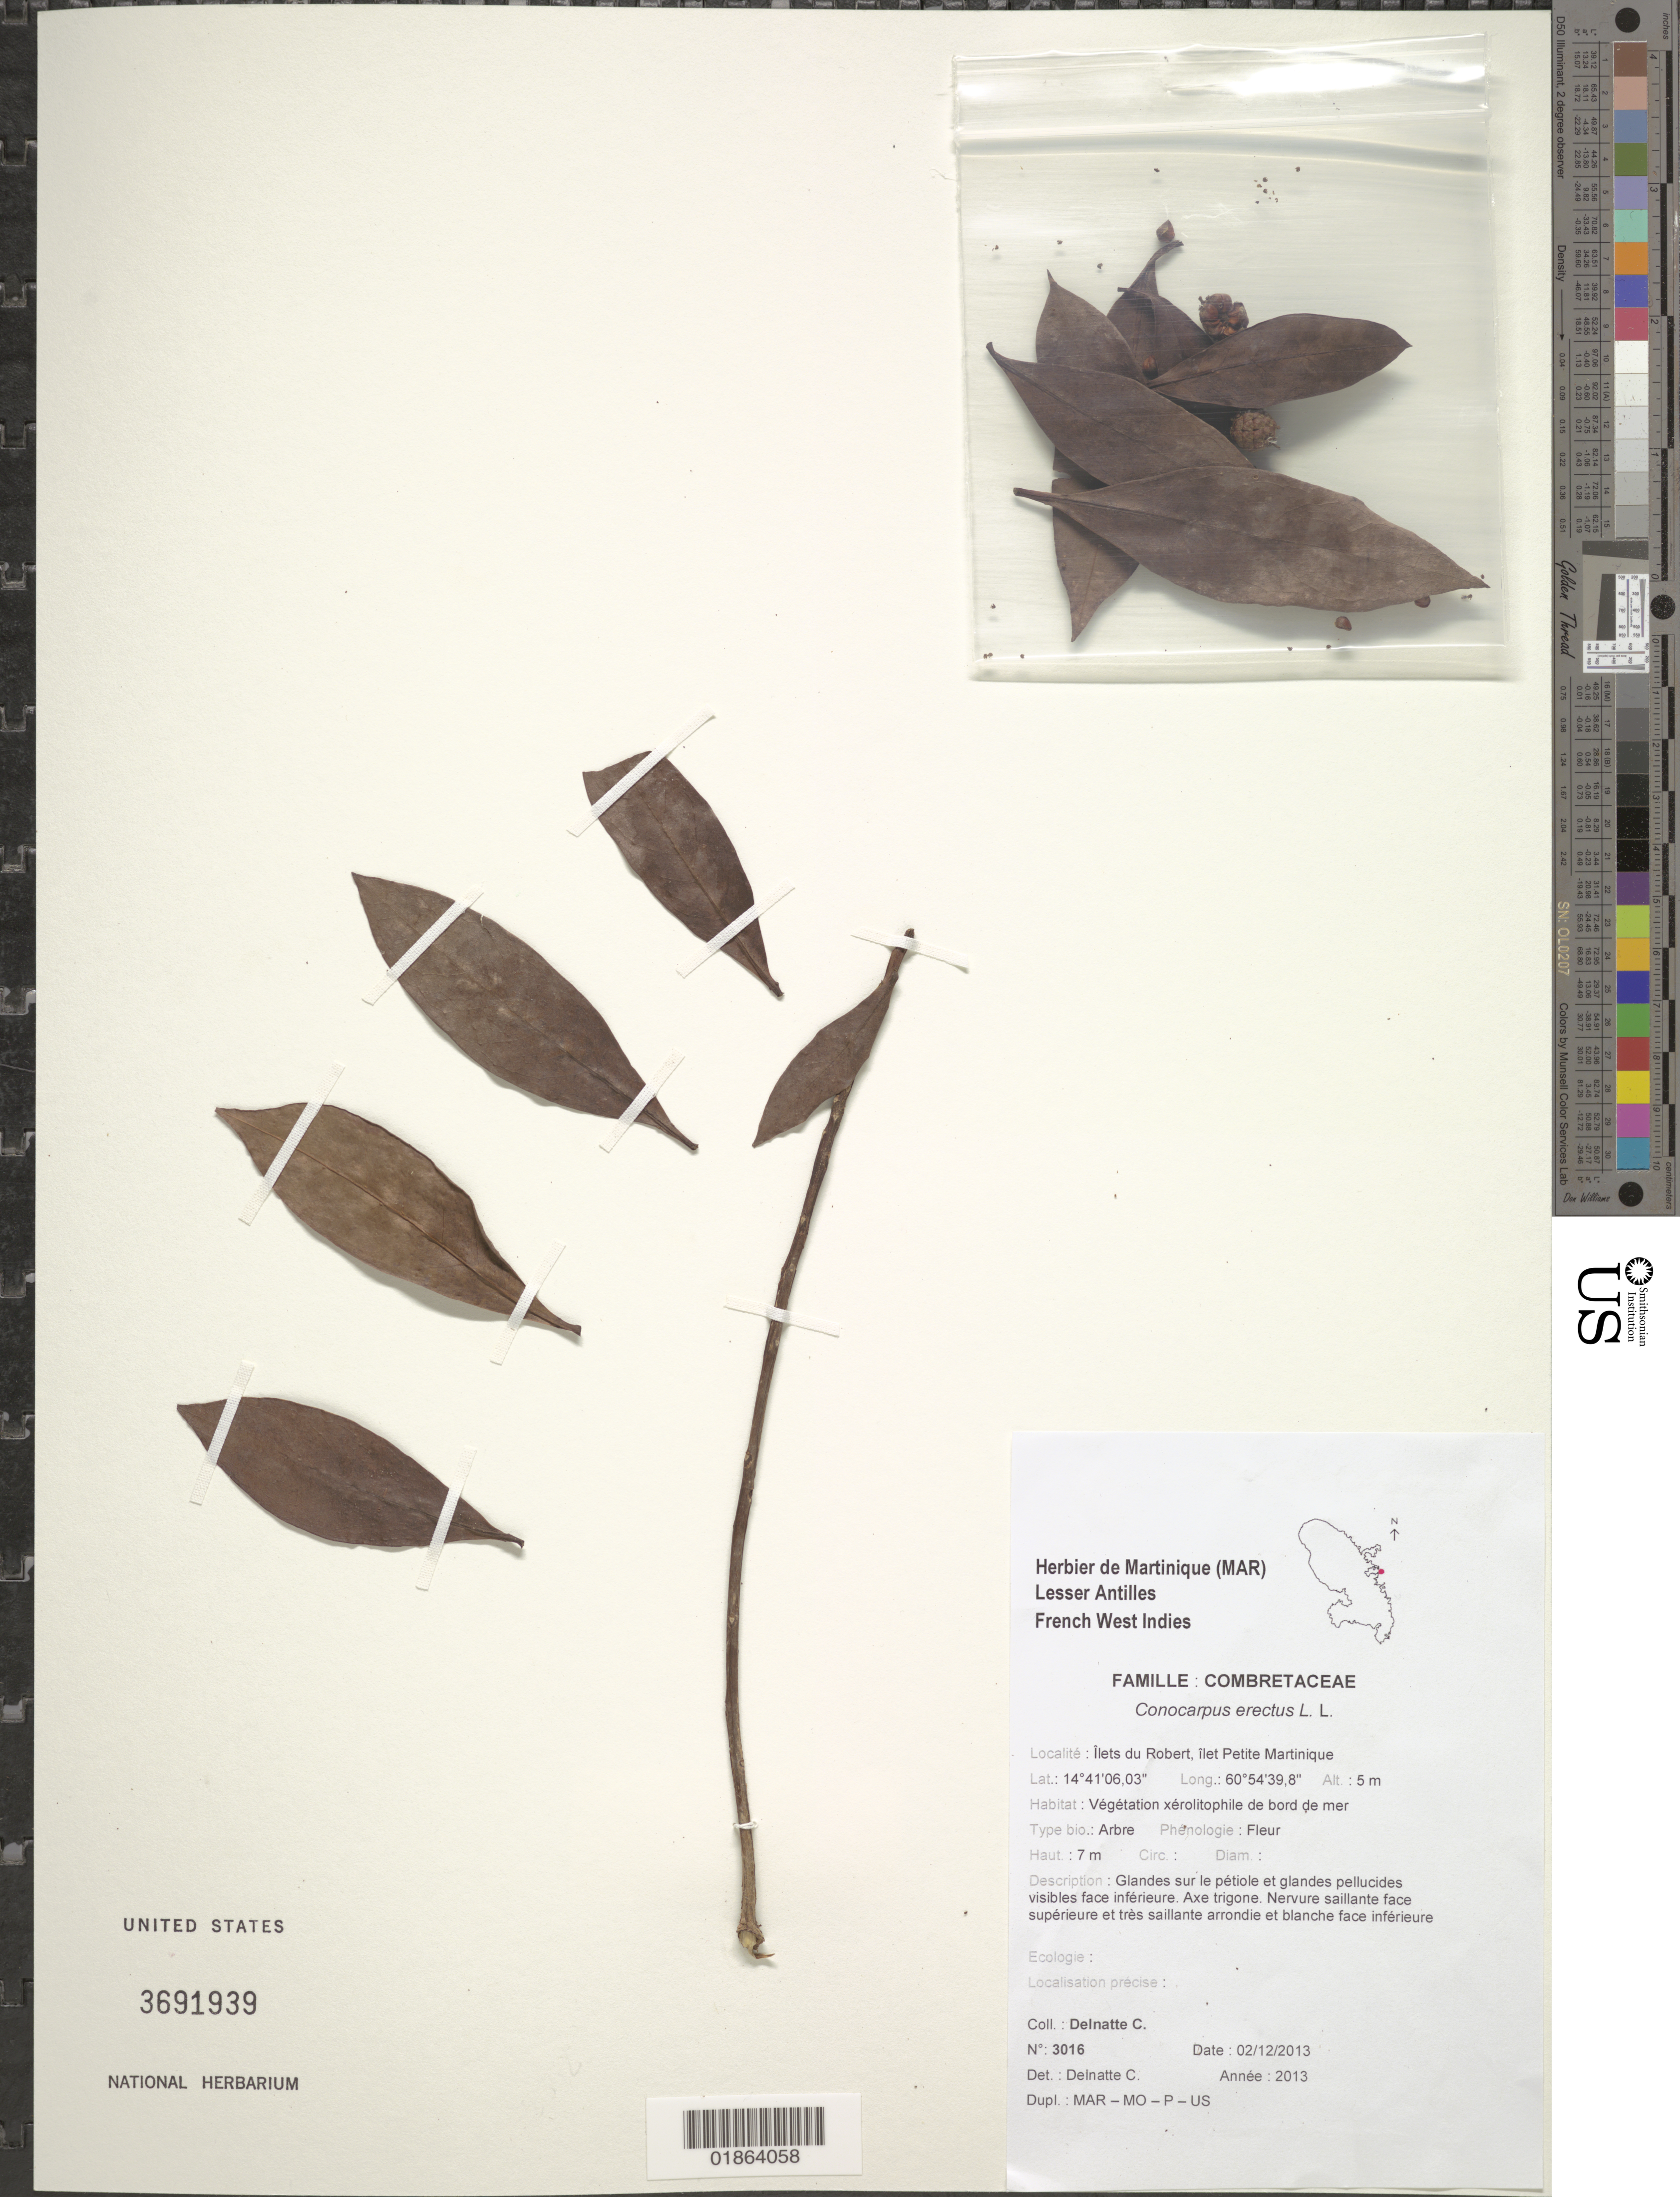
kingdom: Plantae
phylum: Tracheophyta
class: Magnoliopsida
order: Myrtales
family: Combretaceae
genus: Conocarpus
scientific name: Conocarpus erectus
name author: L.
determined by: Delnatte, C.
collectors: C. Delnatte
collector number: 3016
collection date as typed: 02/12/ 2013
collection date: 2013-12-02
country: Martinique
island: Martinique I.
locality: Ilets du Robert, îlet Petite Martinique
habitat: Végétation xérolitophile de bord de mer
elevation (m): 5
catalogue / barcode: US 3691939